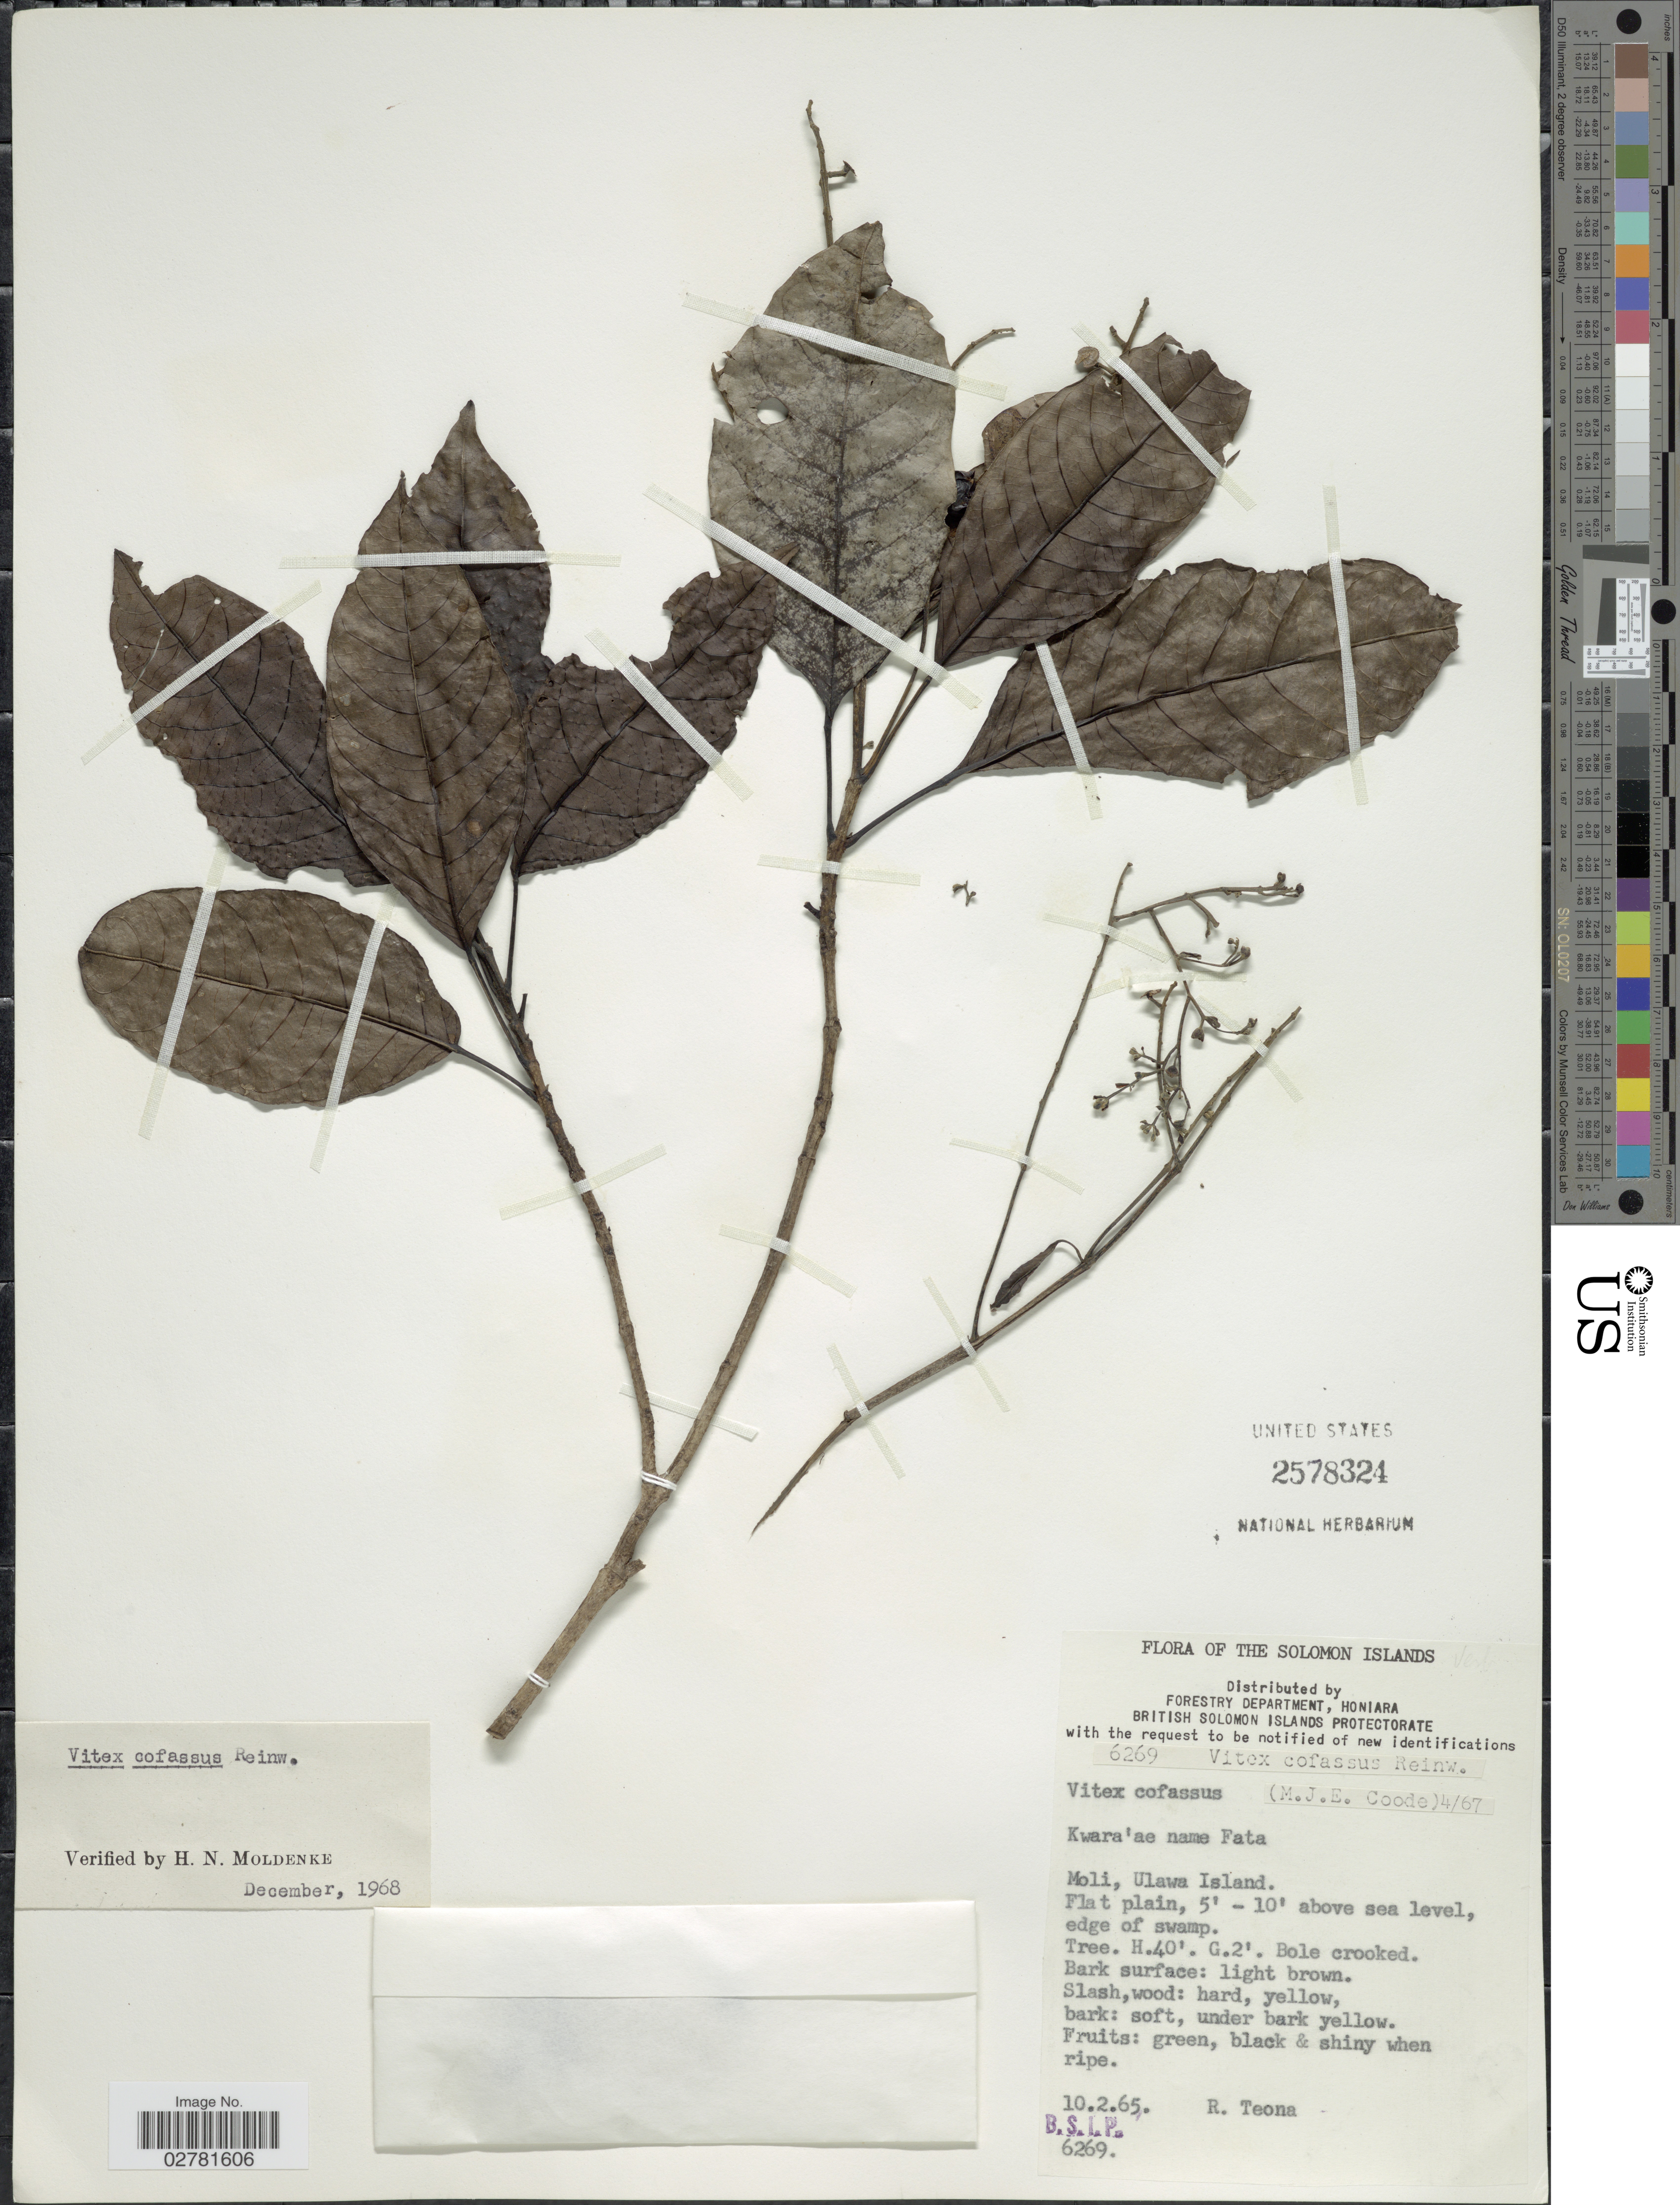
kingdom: Plantae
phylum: Tracheophyta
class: Magnoliopsida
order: Lamiales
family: Lamiaceae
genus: Vitex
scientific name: Vitex cofassus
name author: Reinw. ex Blume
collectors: R. Teona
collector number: B.S.I.P.6269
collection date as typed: Transcribed d/m/y: 10/2/65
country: Solomon Islands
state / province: Solomon Islands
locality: Moli, Ulawa Island.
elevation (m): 2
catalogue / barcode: US 2578324